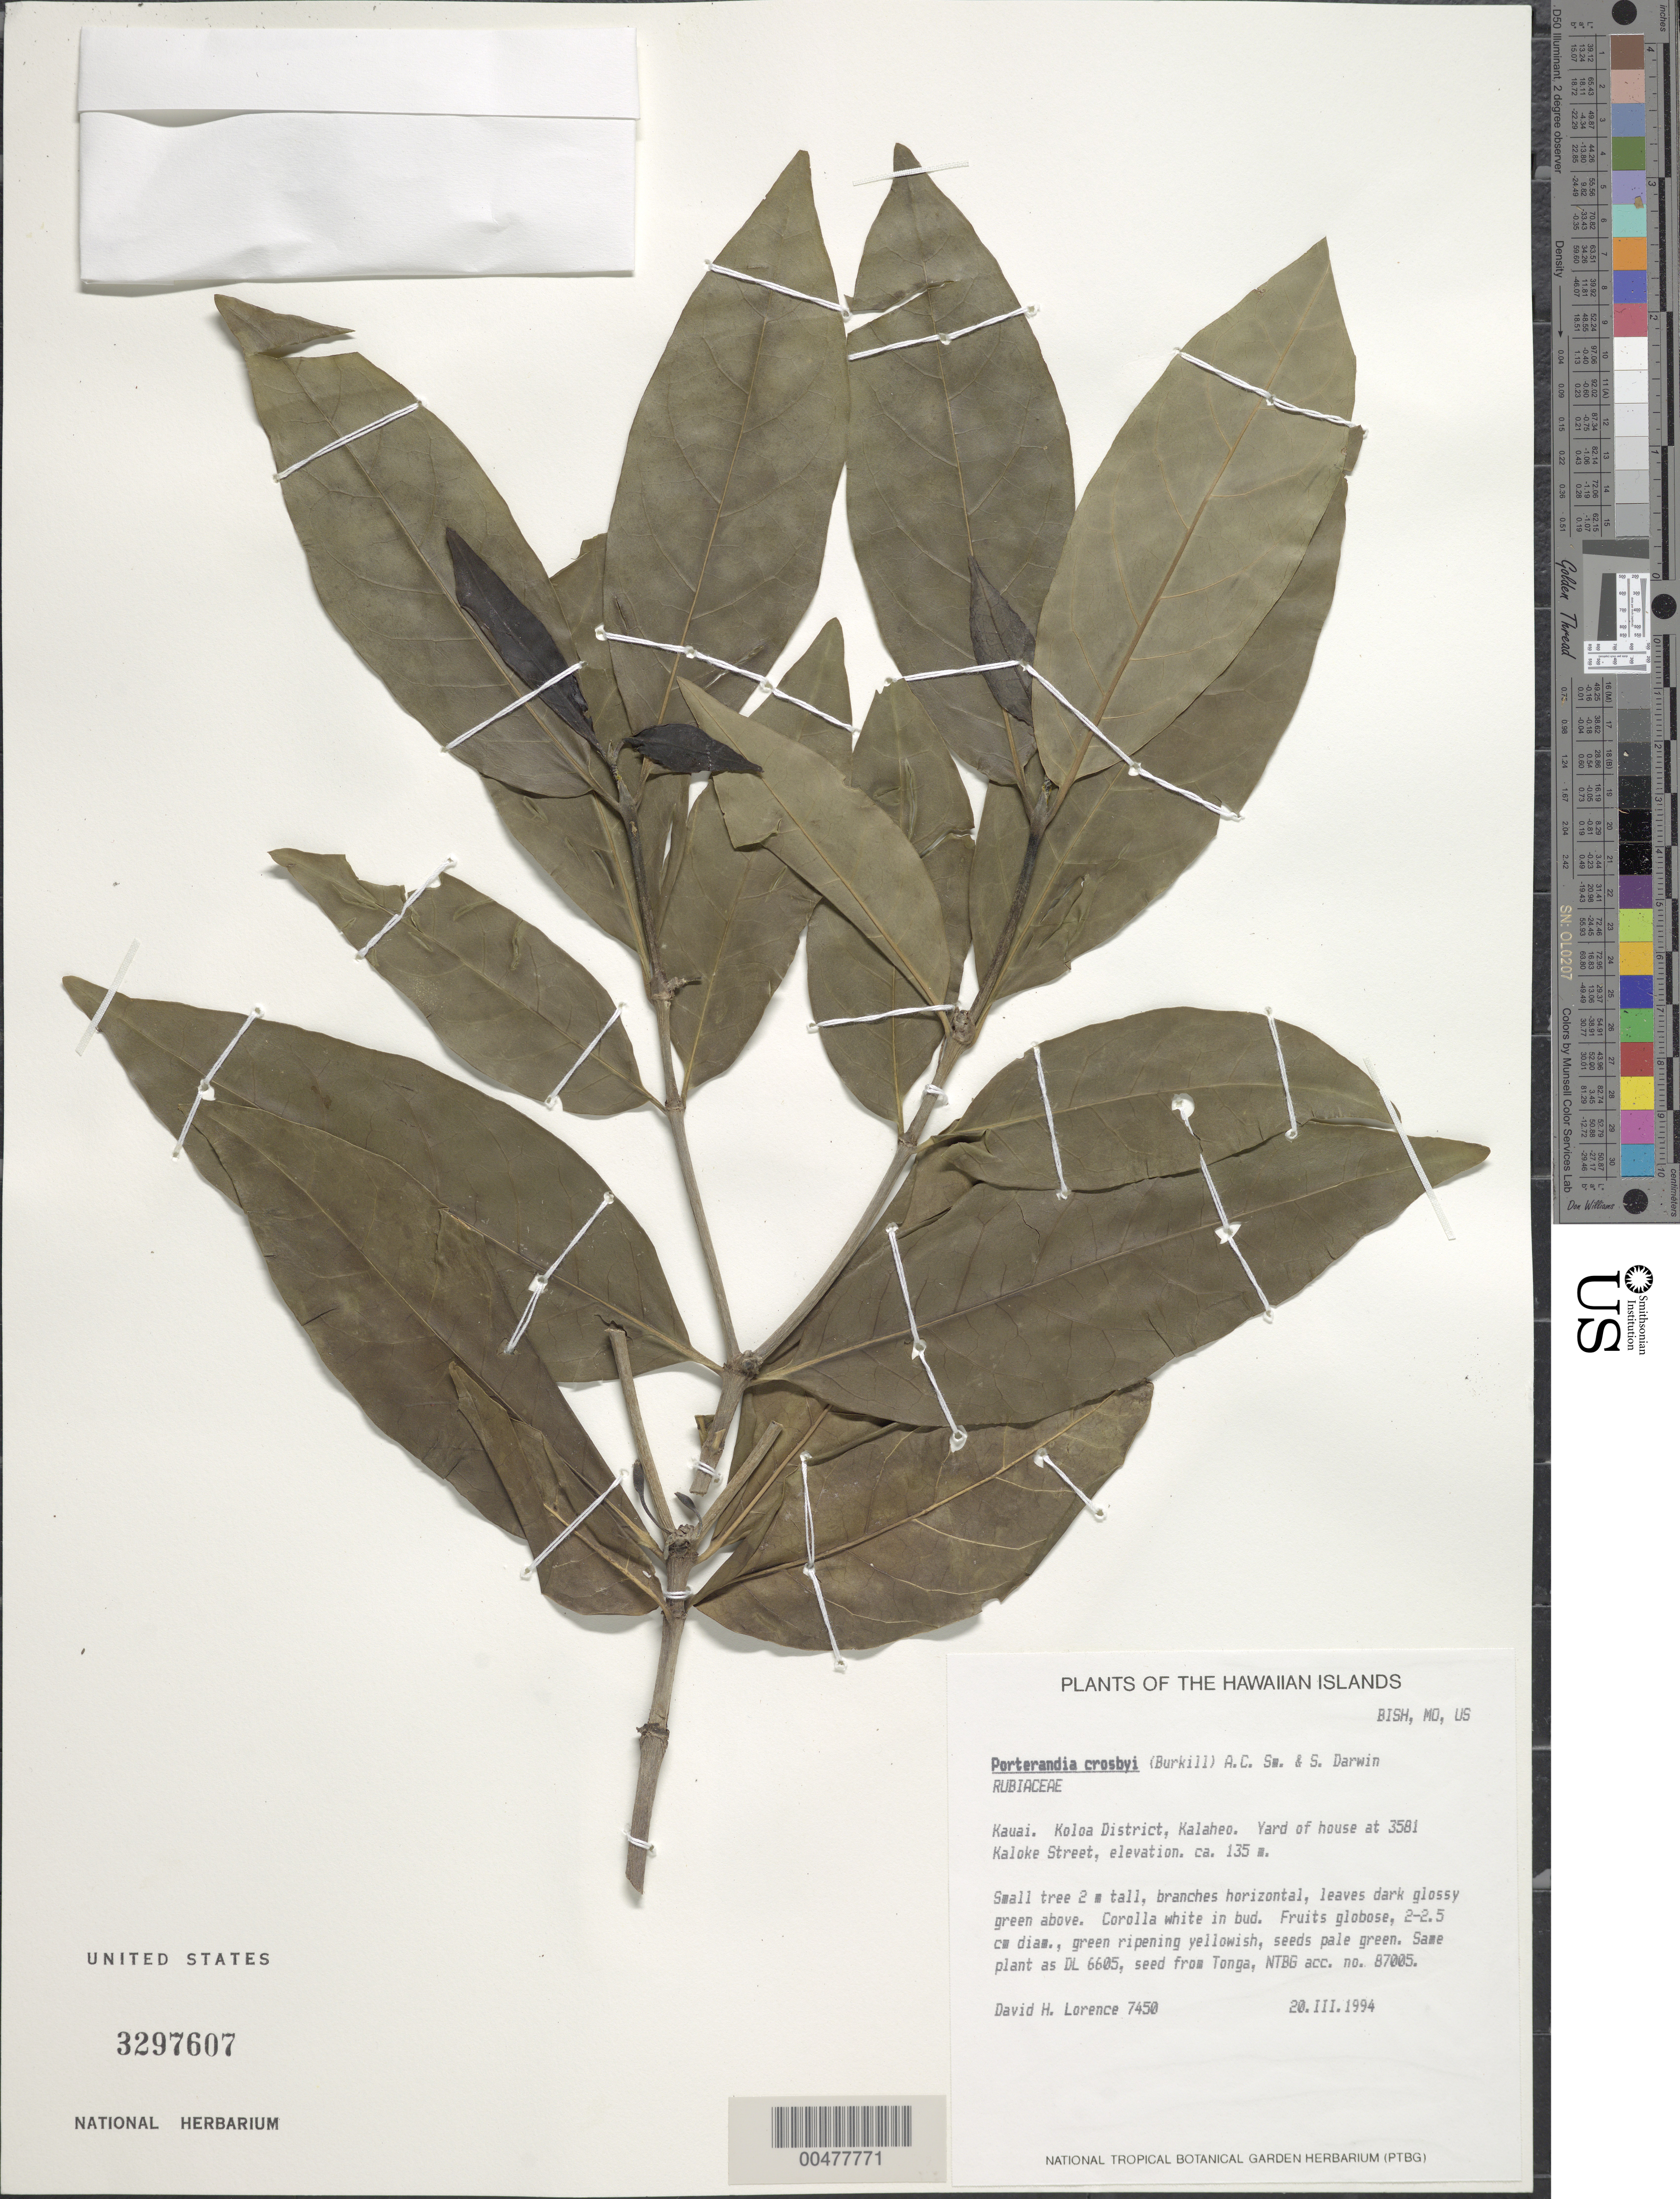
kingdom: Plantae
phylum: Tracheophyta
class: Magnoliopsida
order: Gentianales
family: Rubiaceae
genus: Porterandia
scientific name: Porterandia crosbyi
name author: (Burkill) A.C. Sm. & S.P. Darwin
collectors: D. Lorence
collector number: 7450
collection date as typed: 20 Mar 1994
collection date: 1994-03-20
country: United States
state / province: Hawaii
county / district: Kauai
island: Kaua'i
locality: Koloa Dist., Kalaheo, yard of house at 3581 Kaloke Street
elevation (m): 135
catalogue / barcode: US 3297607